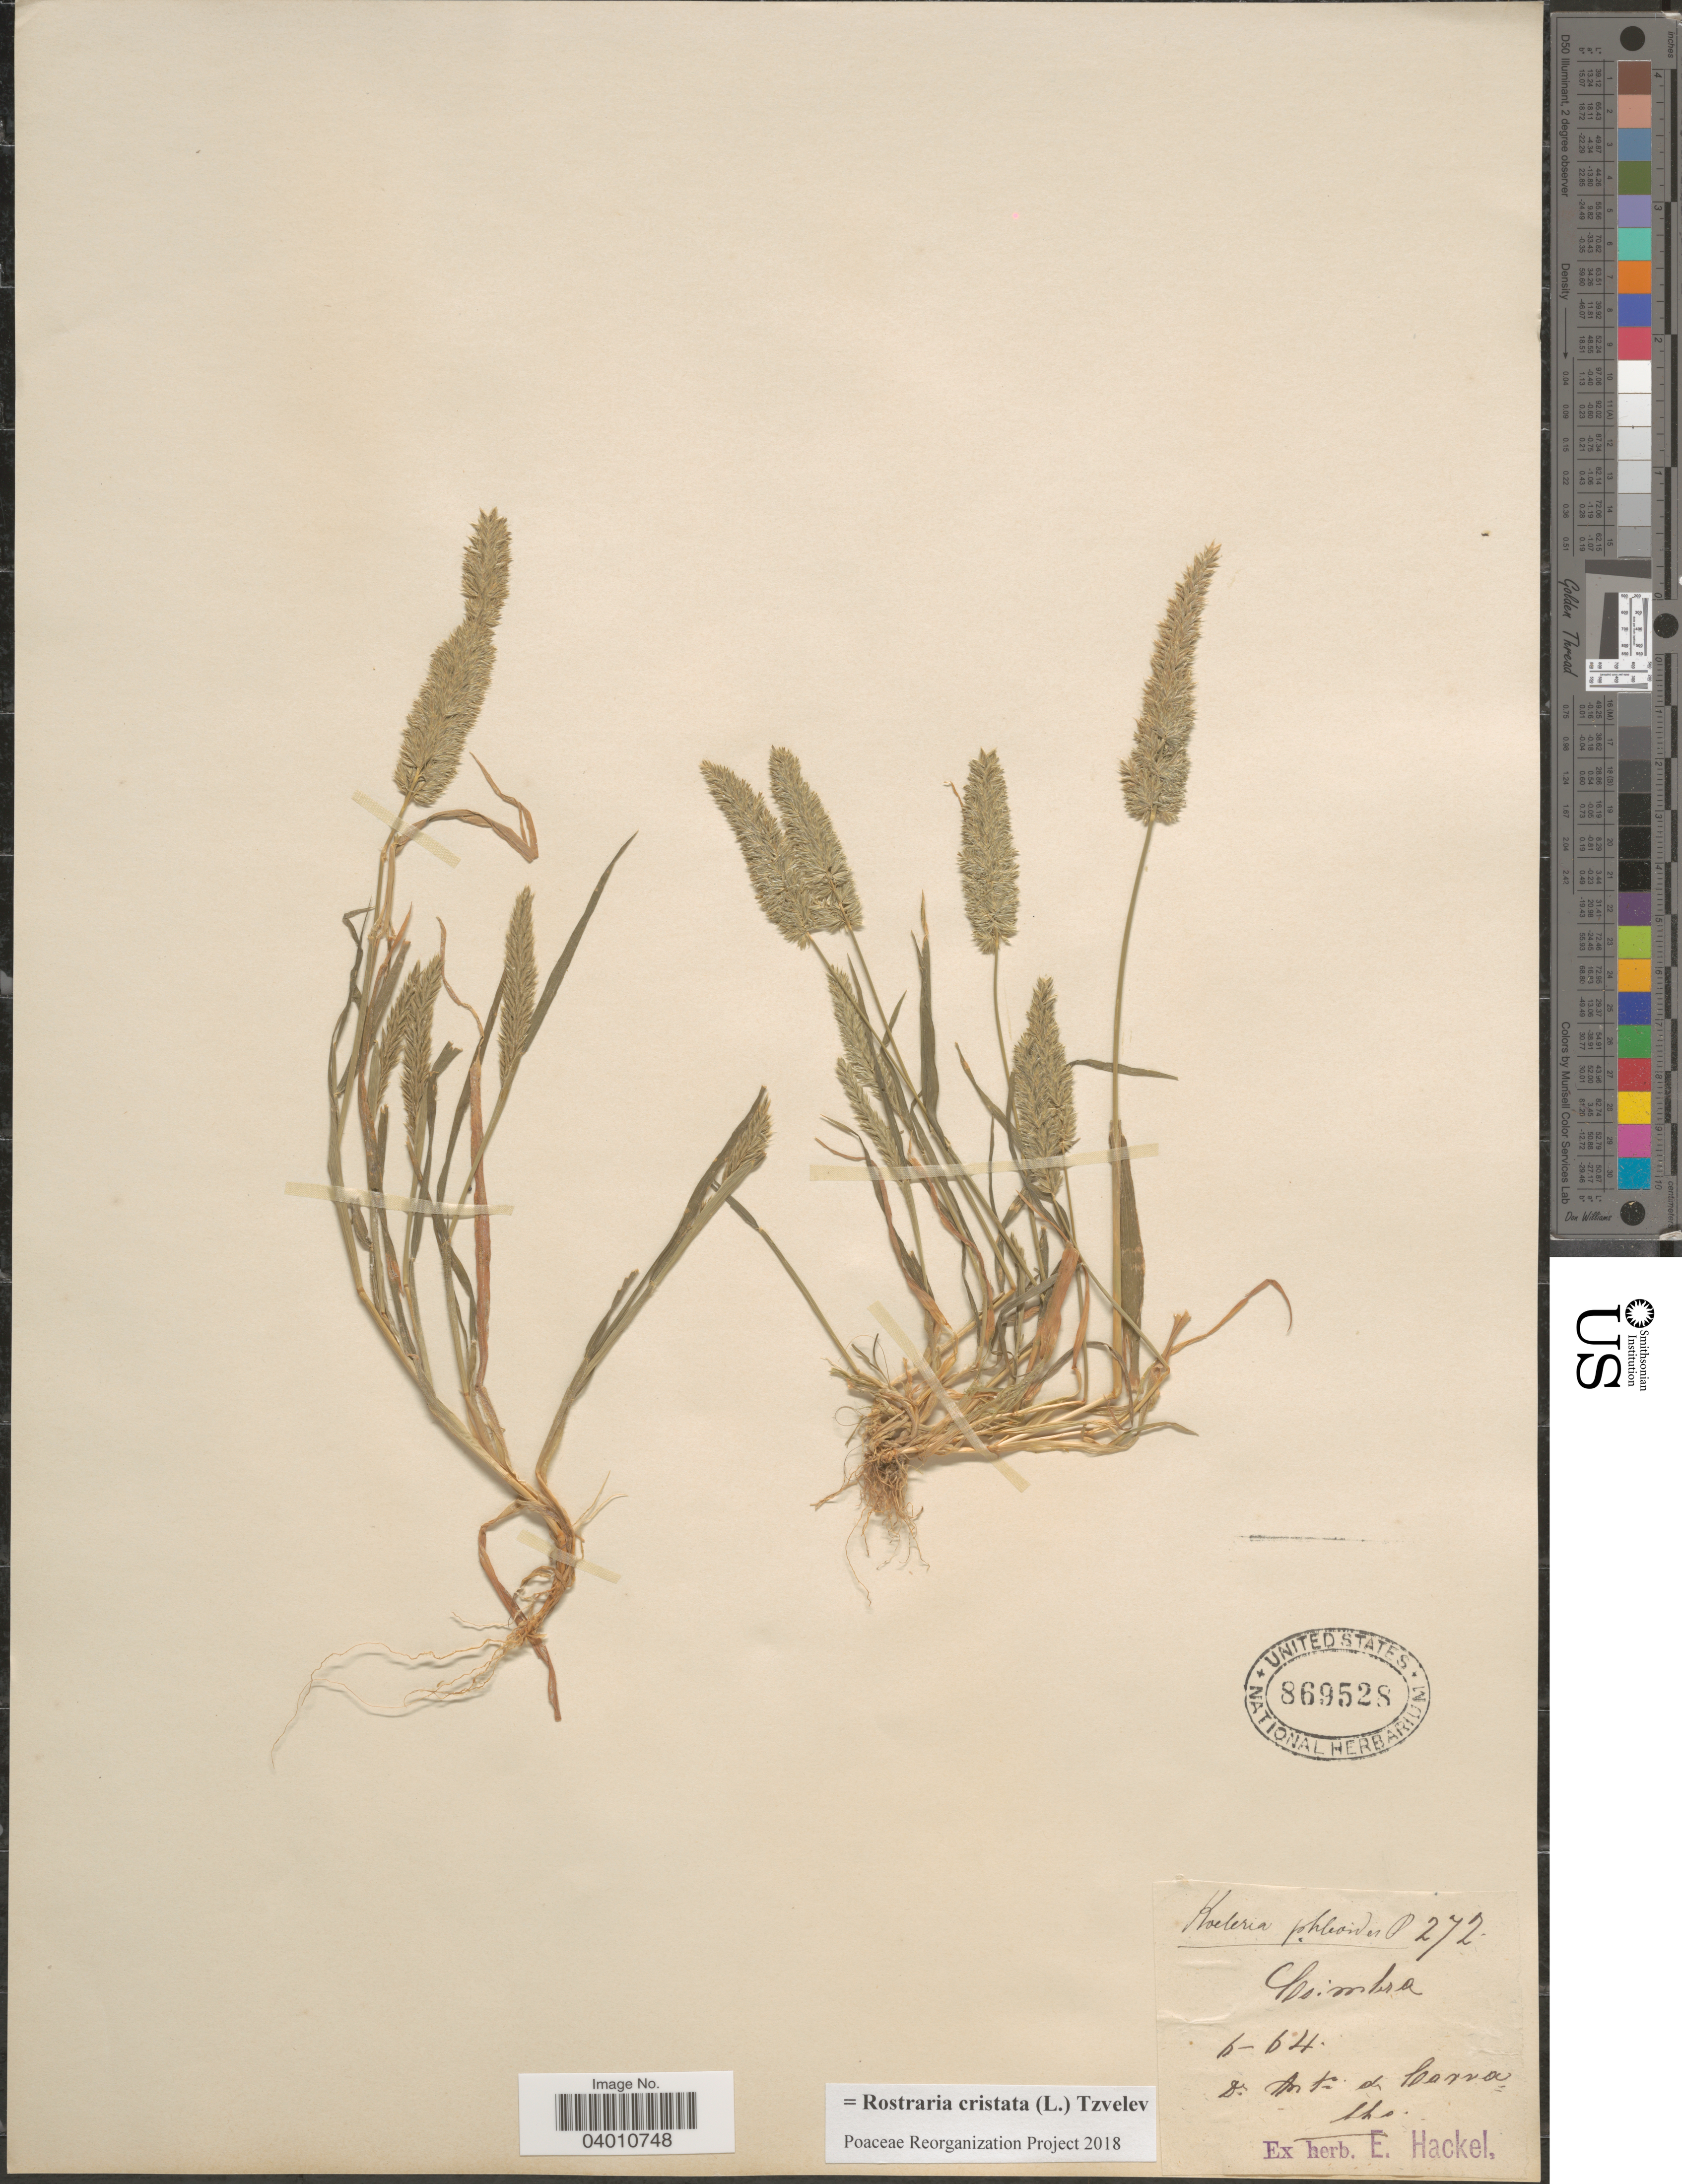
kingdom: Plantae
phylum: Tracheophyta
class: Liliopsida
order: Poales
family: Poaceae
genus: Rostraria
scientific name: Rostraria cristata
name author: (L.) Tzvelev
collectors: A. Carvalho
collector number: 272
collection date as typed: Transcribed d/m/y: /6/64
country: Portugal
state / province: Coimbra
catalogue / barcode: US 869528